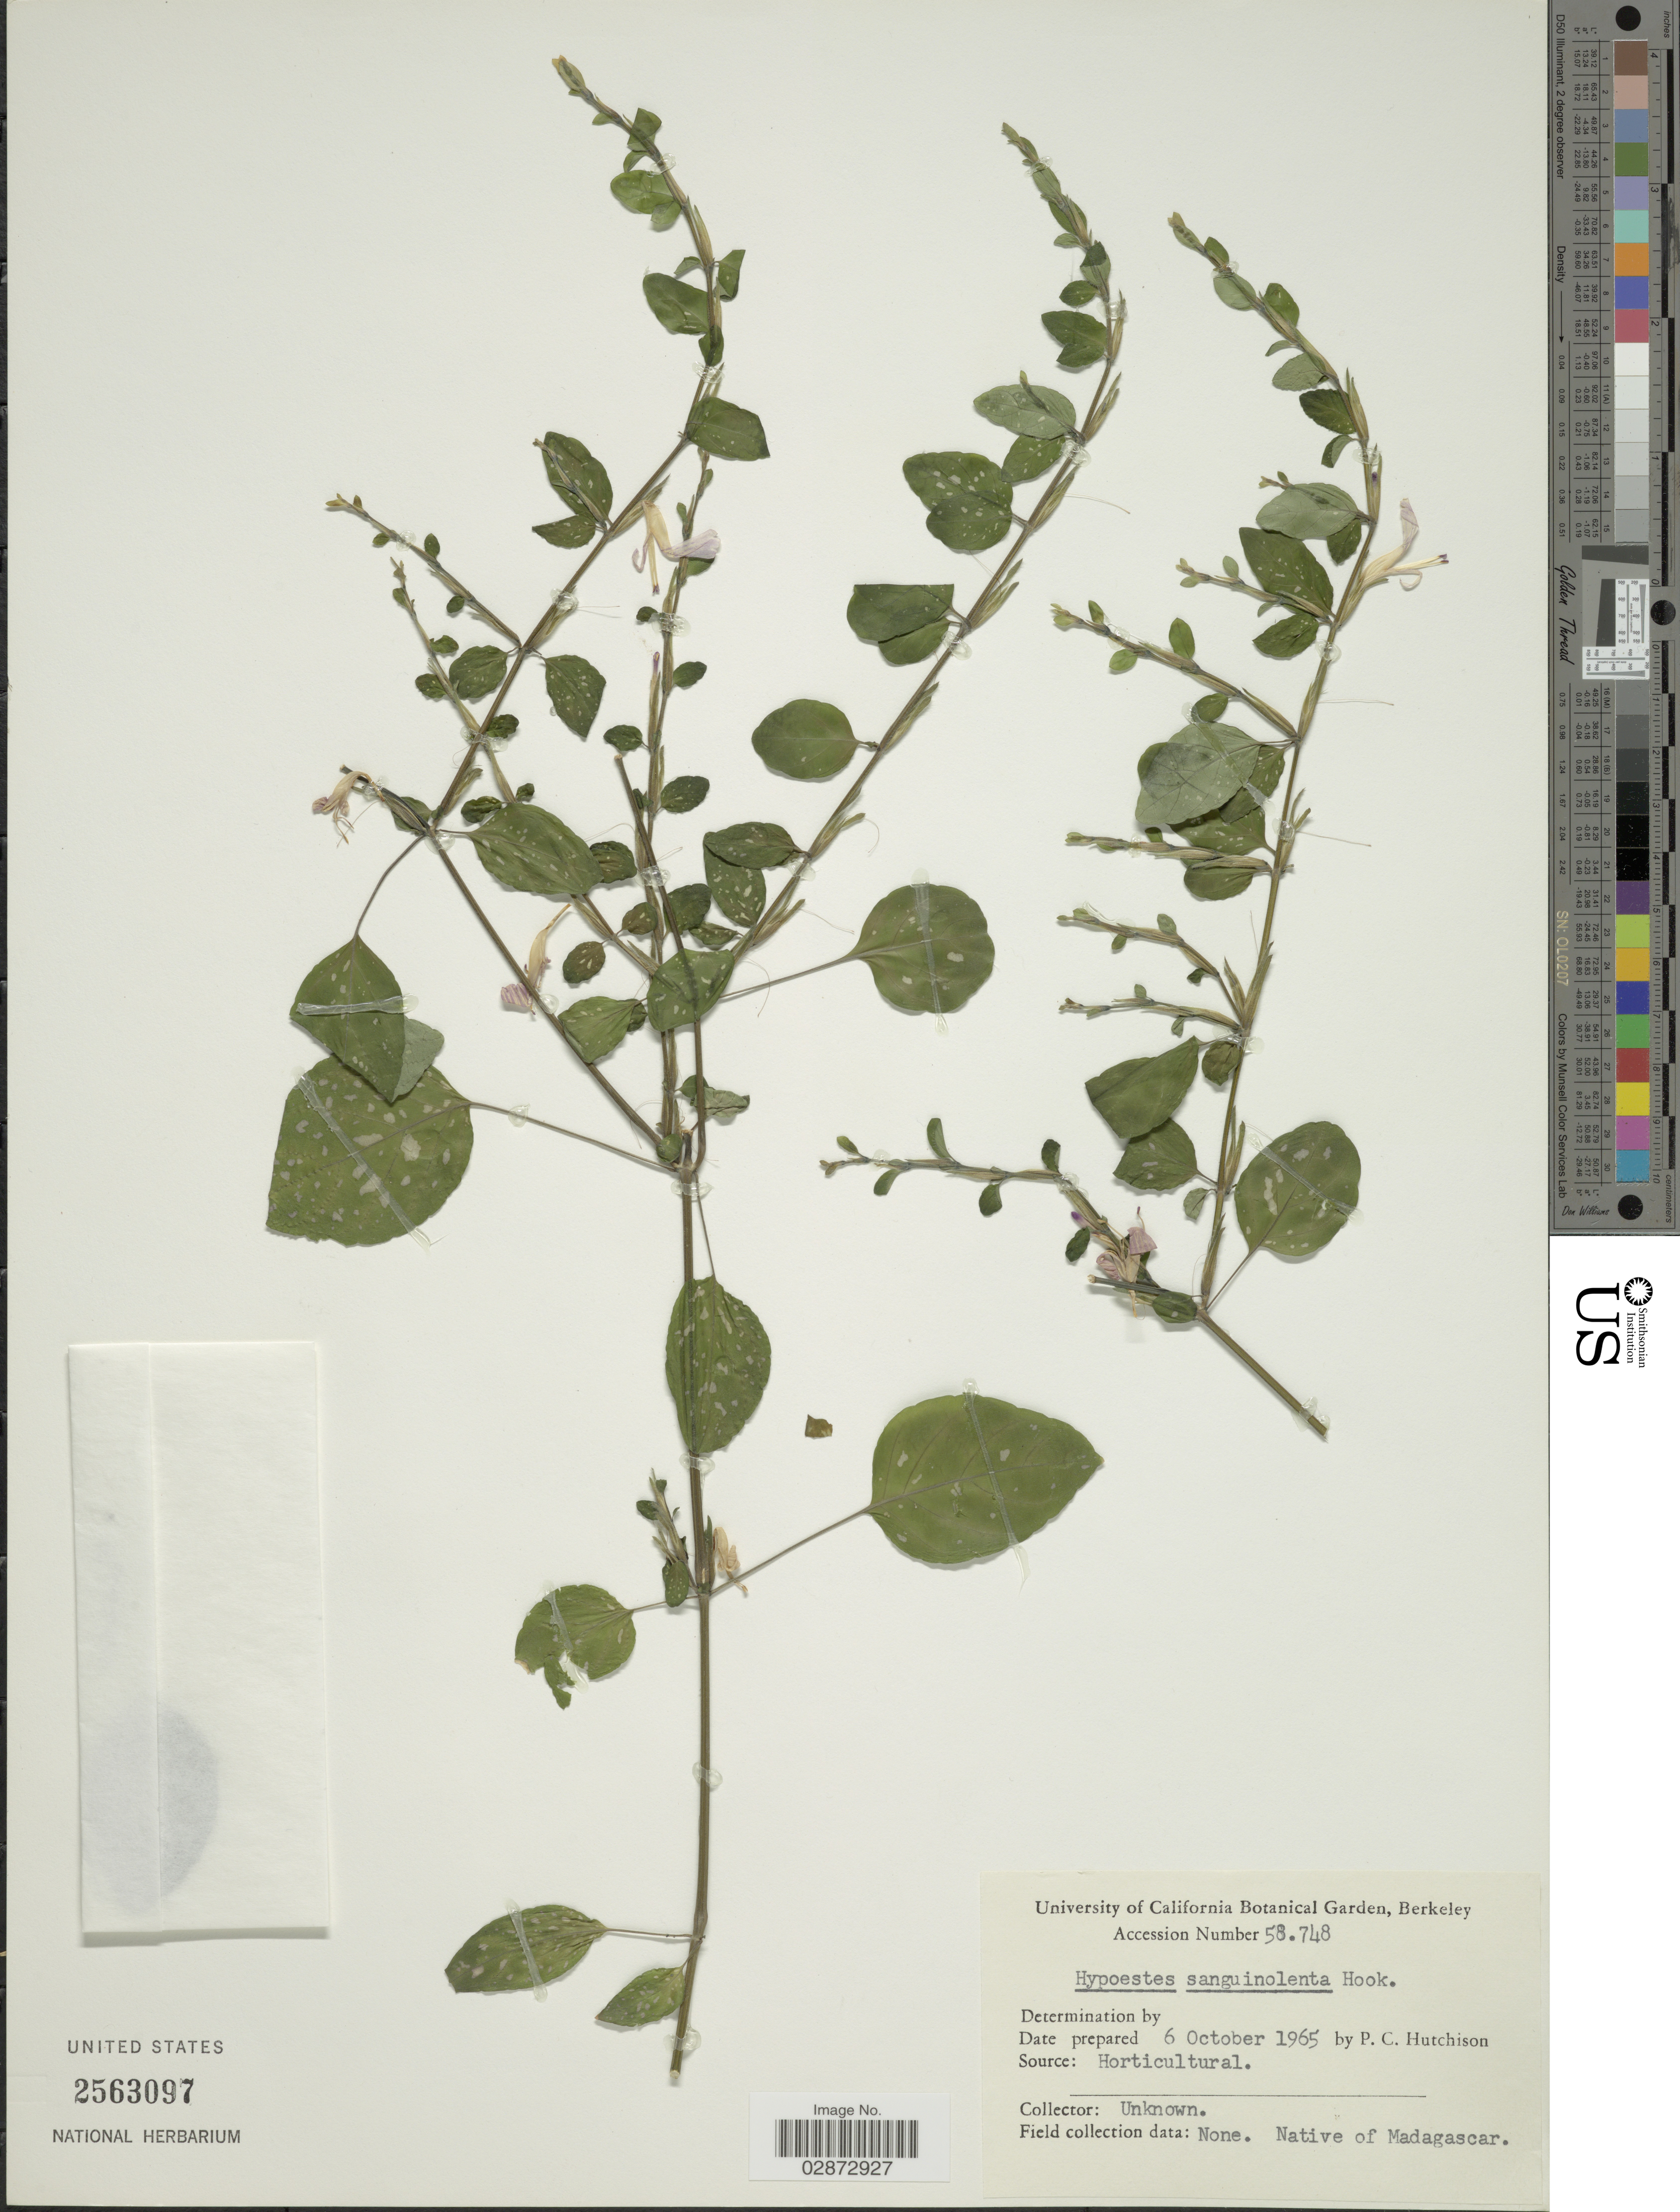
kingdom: Plantae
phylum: Tracheophyta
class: Magnoliopsida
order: Lamiales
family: Acanthaceae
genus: Hypoestes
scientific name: Hypoestes sanguinolenta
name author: Hook.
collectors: P. C. Hutchison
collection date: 1965-10-06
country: United States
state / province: California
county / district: Alameda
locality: University of California Botanical Garden, Berkeley.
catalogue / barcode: US 2563097